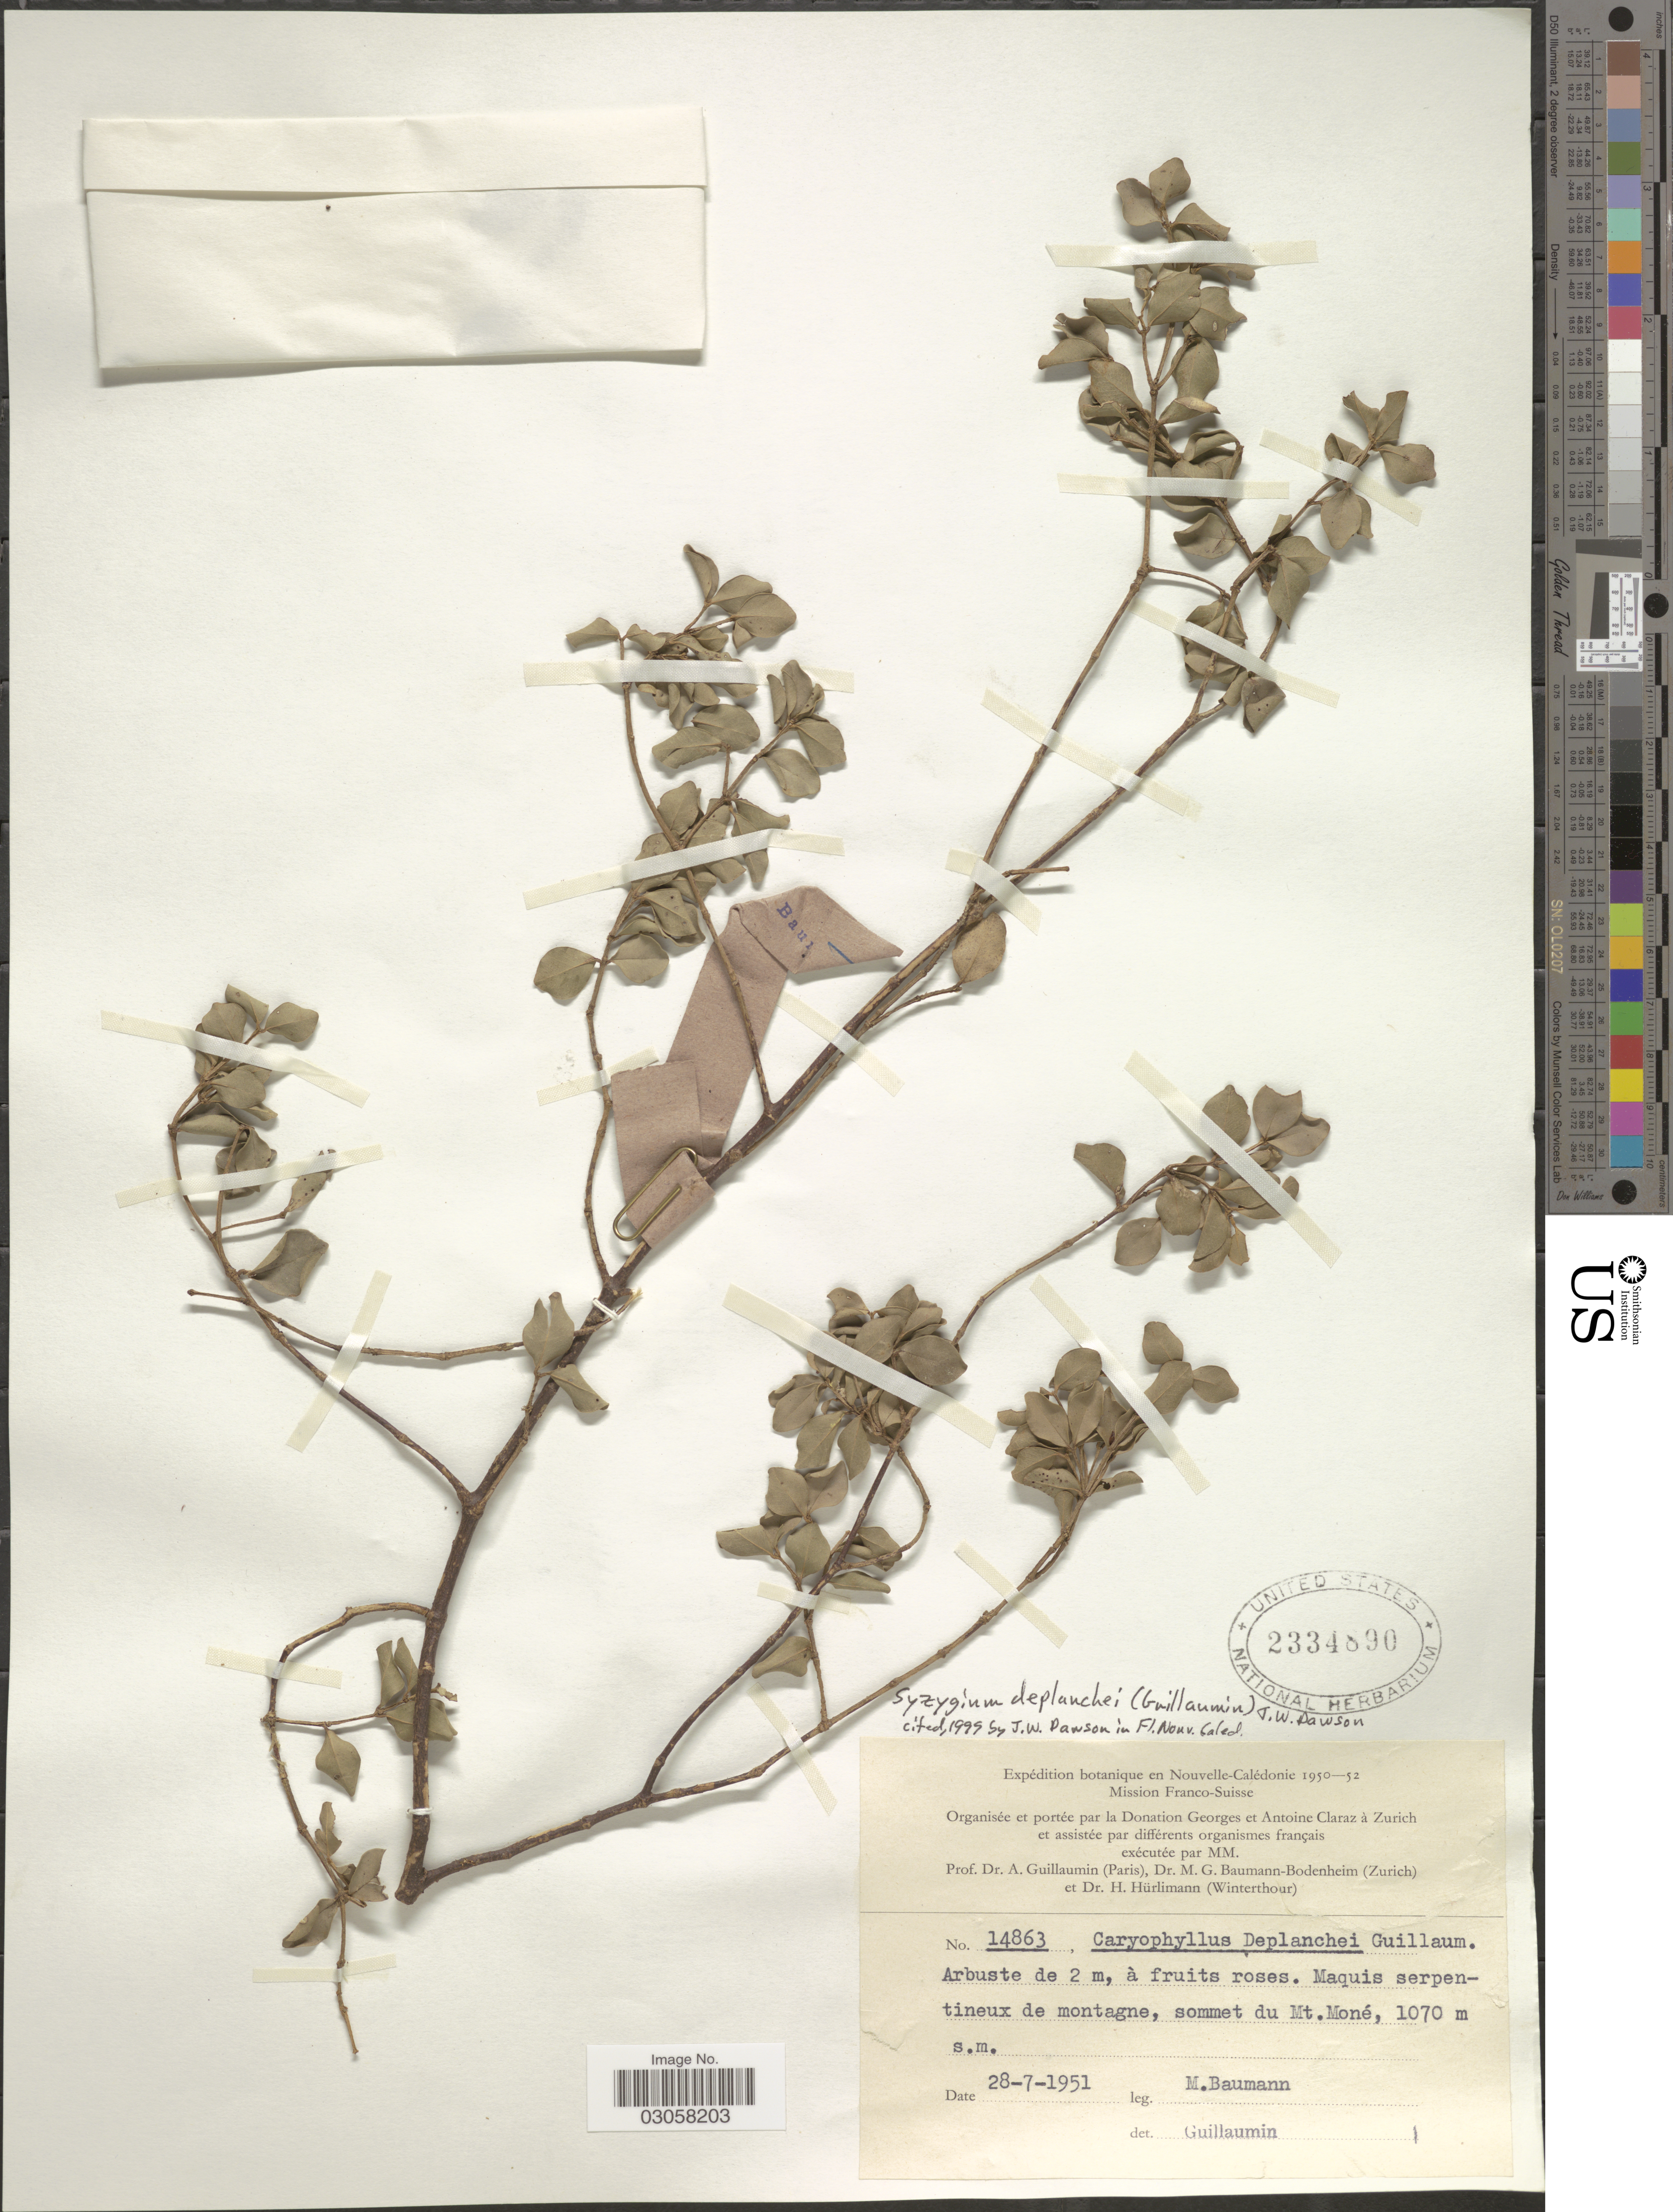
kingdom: Plantae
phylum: Tracheophyta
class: Magnoliopsida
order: Myrtales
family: Myrtaceae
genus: Syzygium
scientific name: Syzygium deplanchei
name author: (Guill.) J.W. Dawson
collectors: M. Baumann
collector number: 14863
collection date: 1951-07-28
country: New Caledonia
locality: Nouvelle-Calédonie. Maquis serpentineux de montagne, sommet du Mt. Moné.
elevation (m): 1070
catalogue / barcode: US 2334890